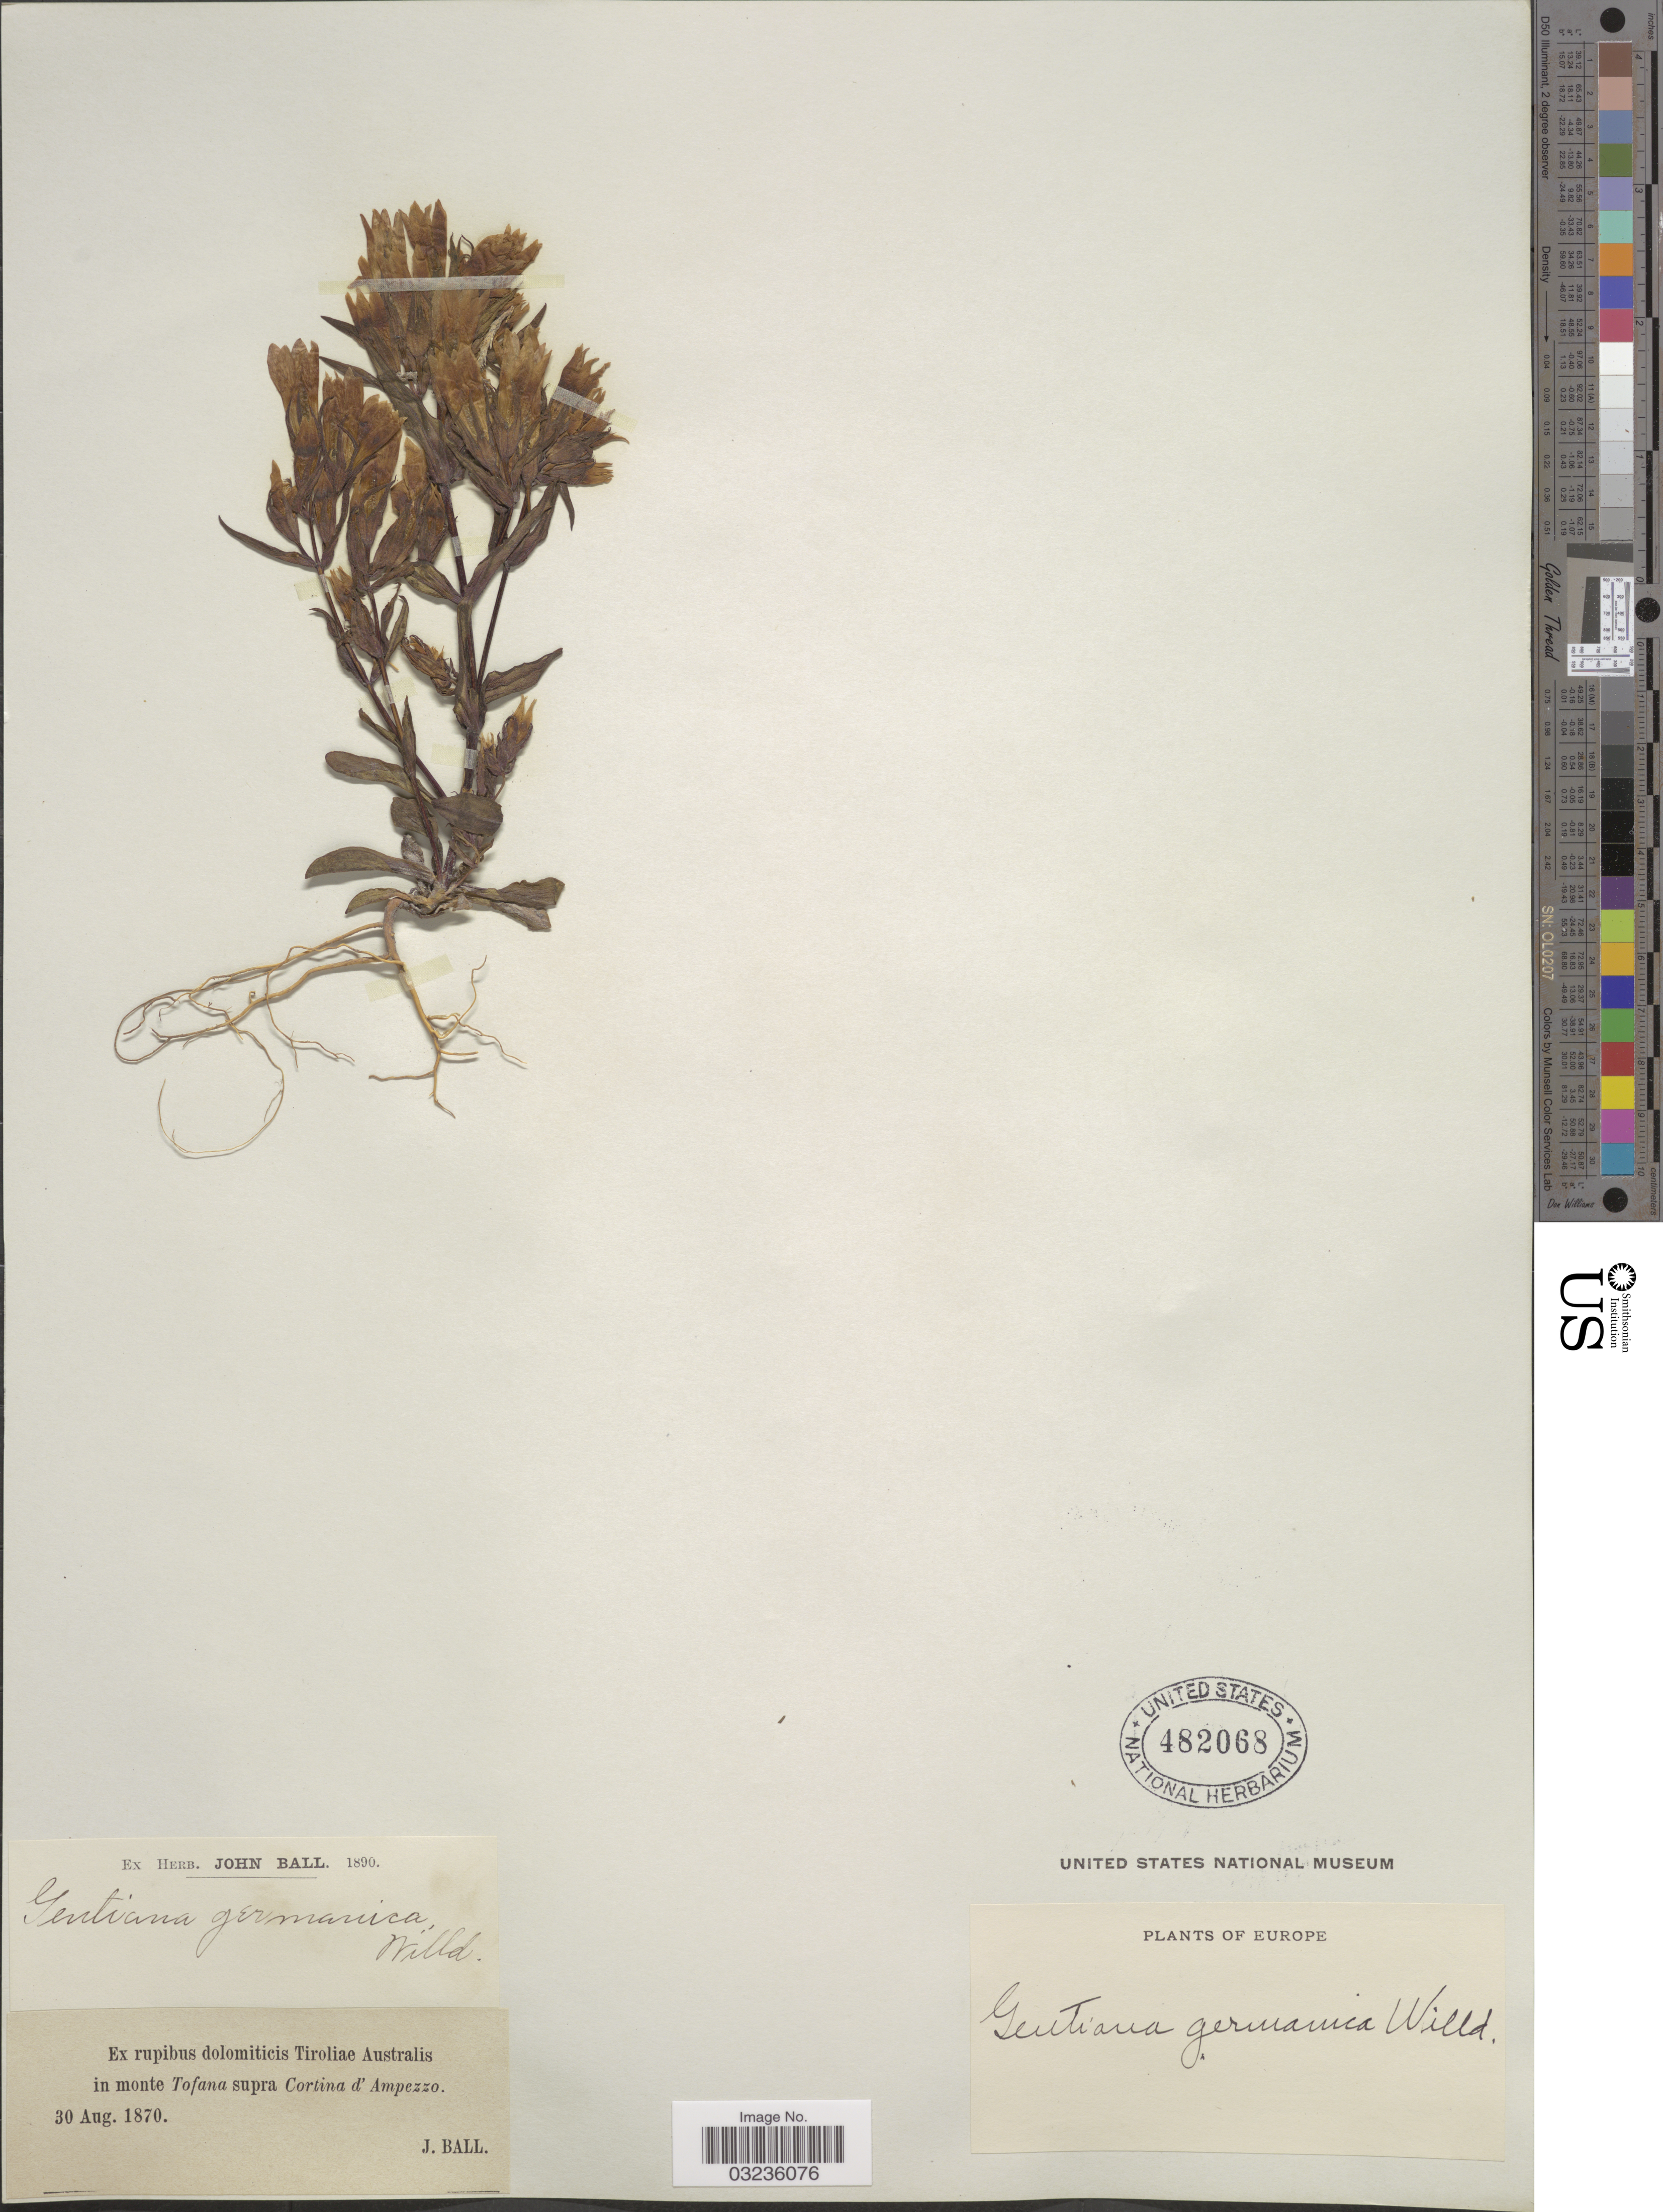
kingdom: Plantae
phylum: Tracheophyta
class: Magnoliopsida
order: Gentianales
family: Gentianaceae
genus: Gentiana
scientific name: Gentiana germanica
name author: Willd.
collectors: J. Ball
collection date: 1870-08-30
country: Italy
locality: Ex rupibus dolomiticis Tiroliae Australis in monte Tofana supra Cortina d'Ampezzo.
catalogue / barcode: US 482068